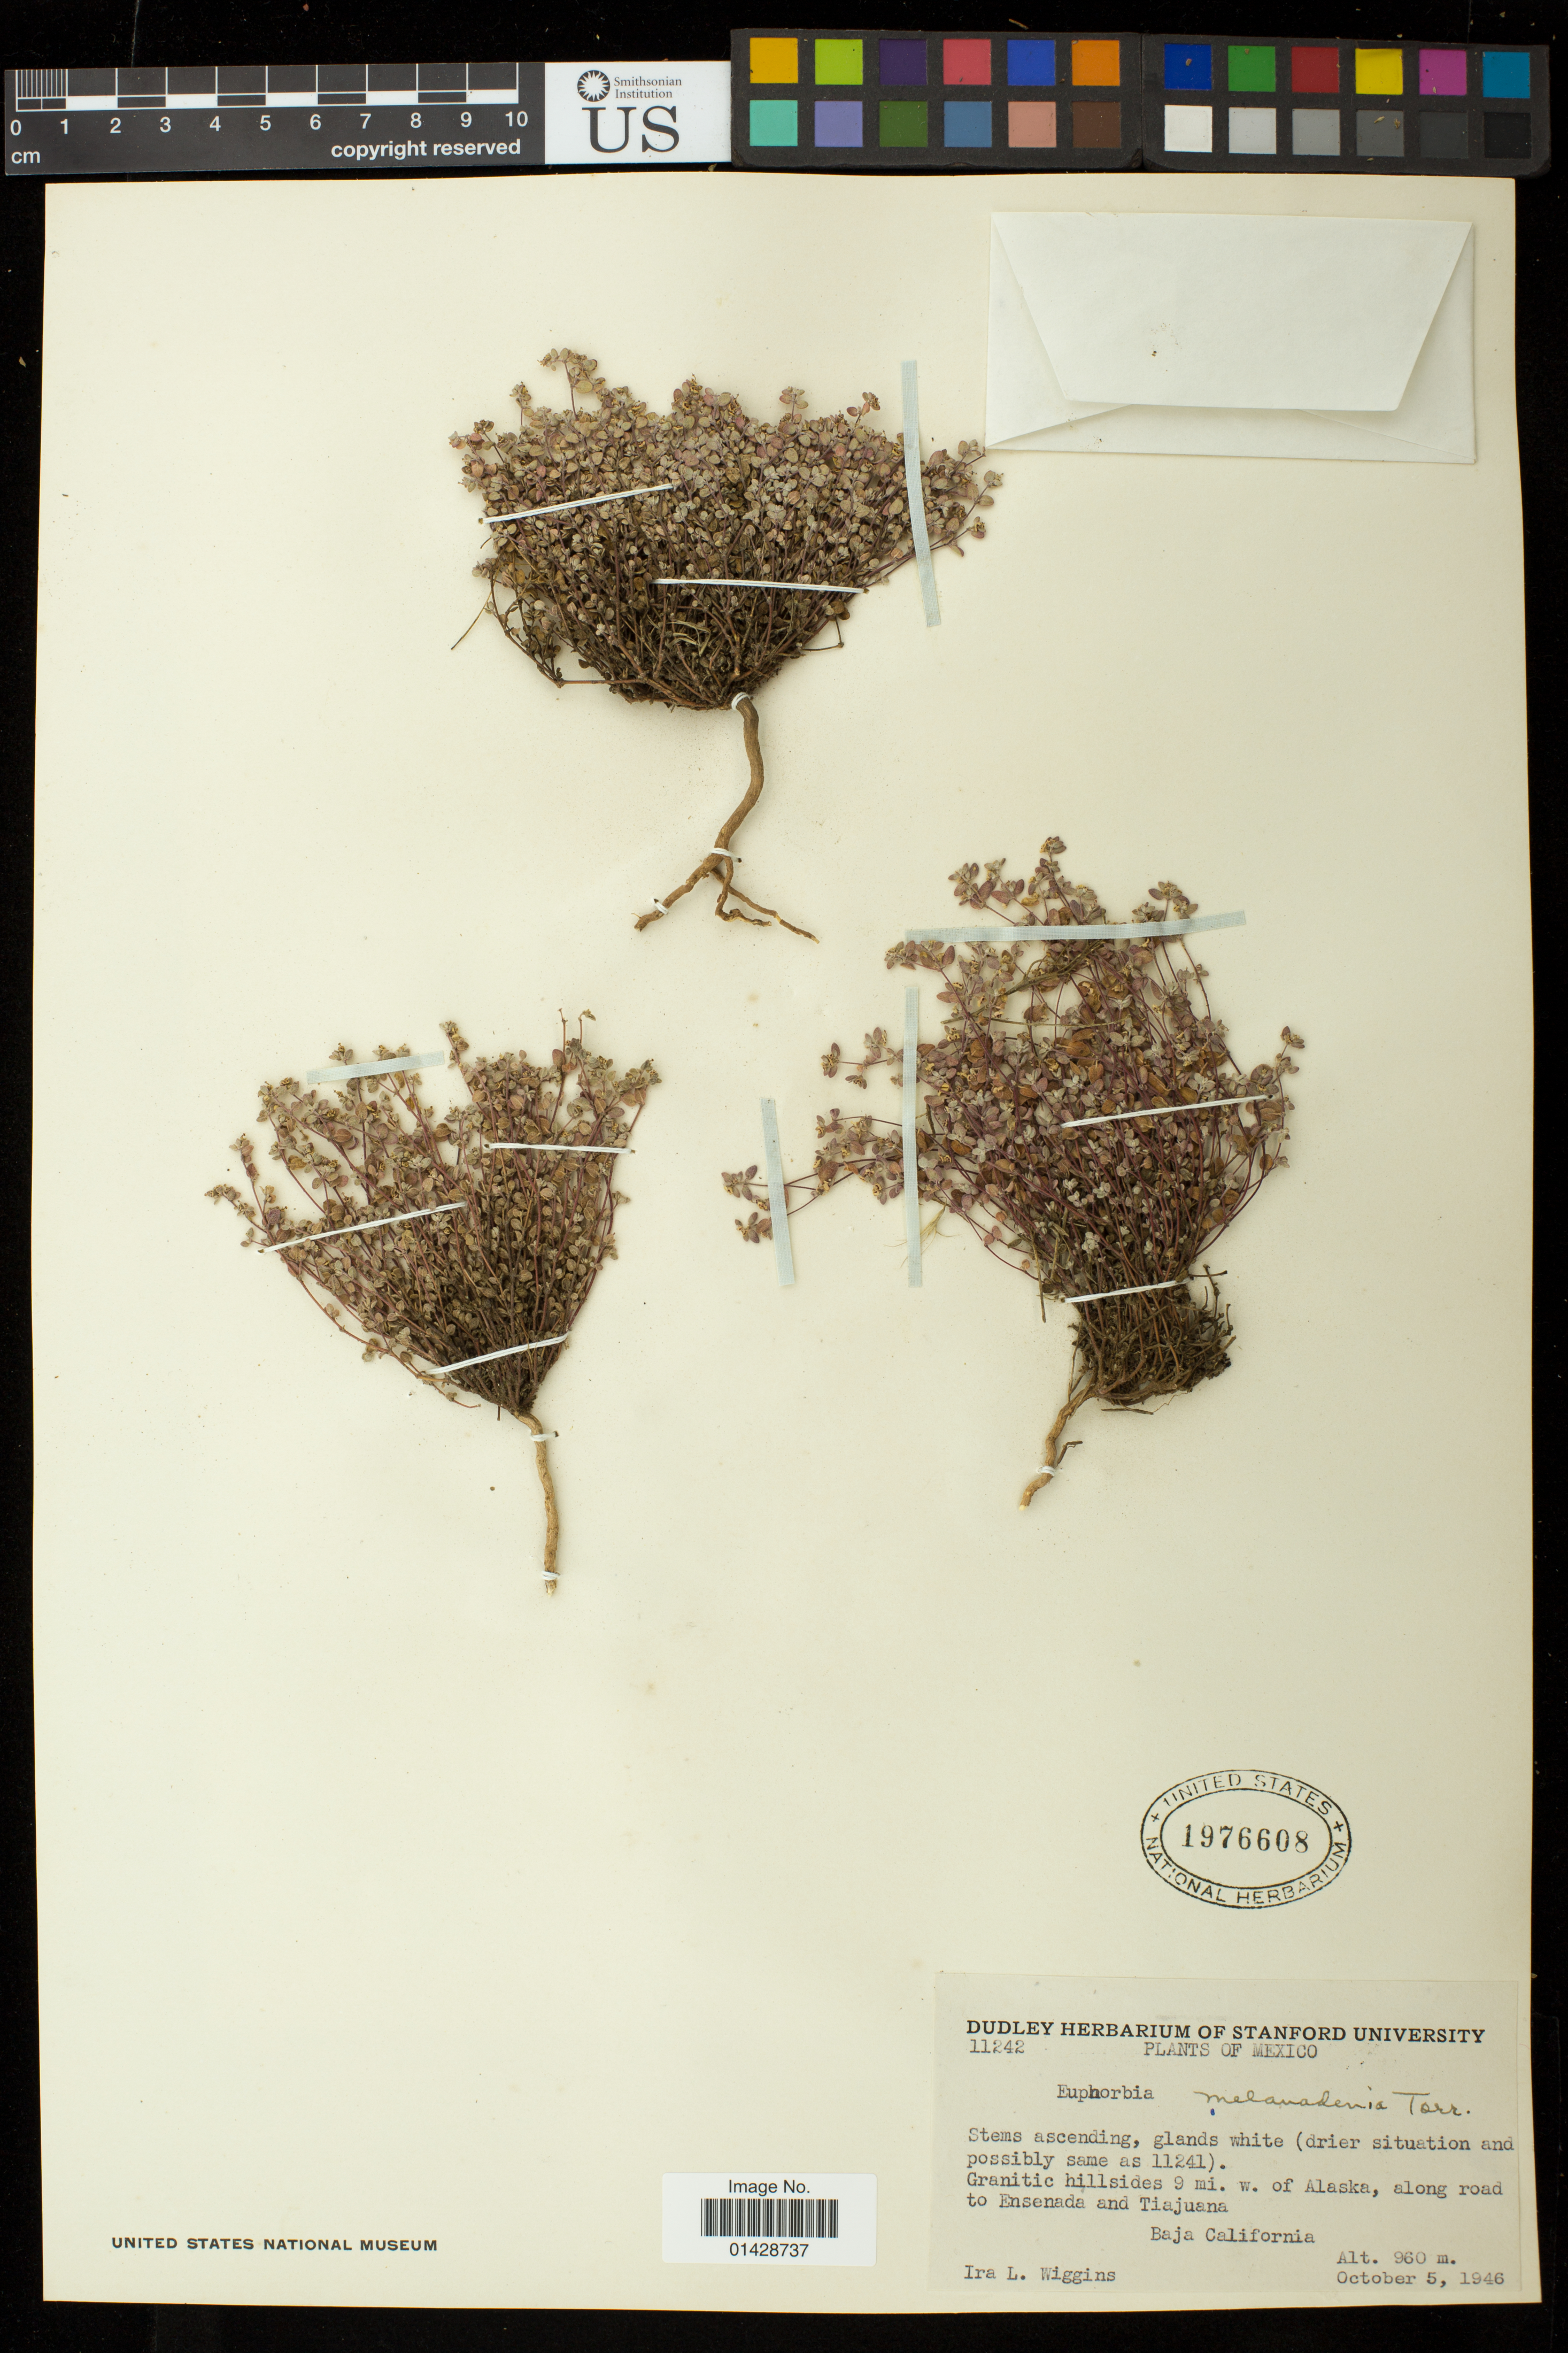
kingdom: Plantae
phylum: Tracheophyta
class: Magnoliopsida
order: Malpighiales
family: Euphorbiaceae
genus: Euphorbia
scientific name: Euphorbia melanadenia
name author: Torr.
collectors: I. L. Wiggins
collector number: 11242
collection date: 1946-10-05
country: Mexico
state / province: Baja California Norte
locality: Granitic hillsides 9 mi. w. of Alaska, along road to Ensenada and Tiajuana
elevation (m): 960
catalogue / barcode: US 1976608